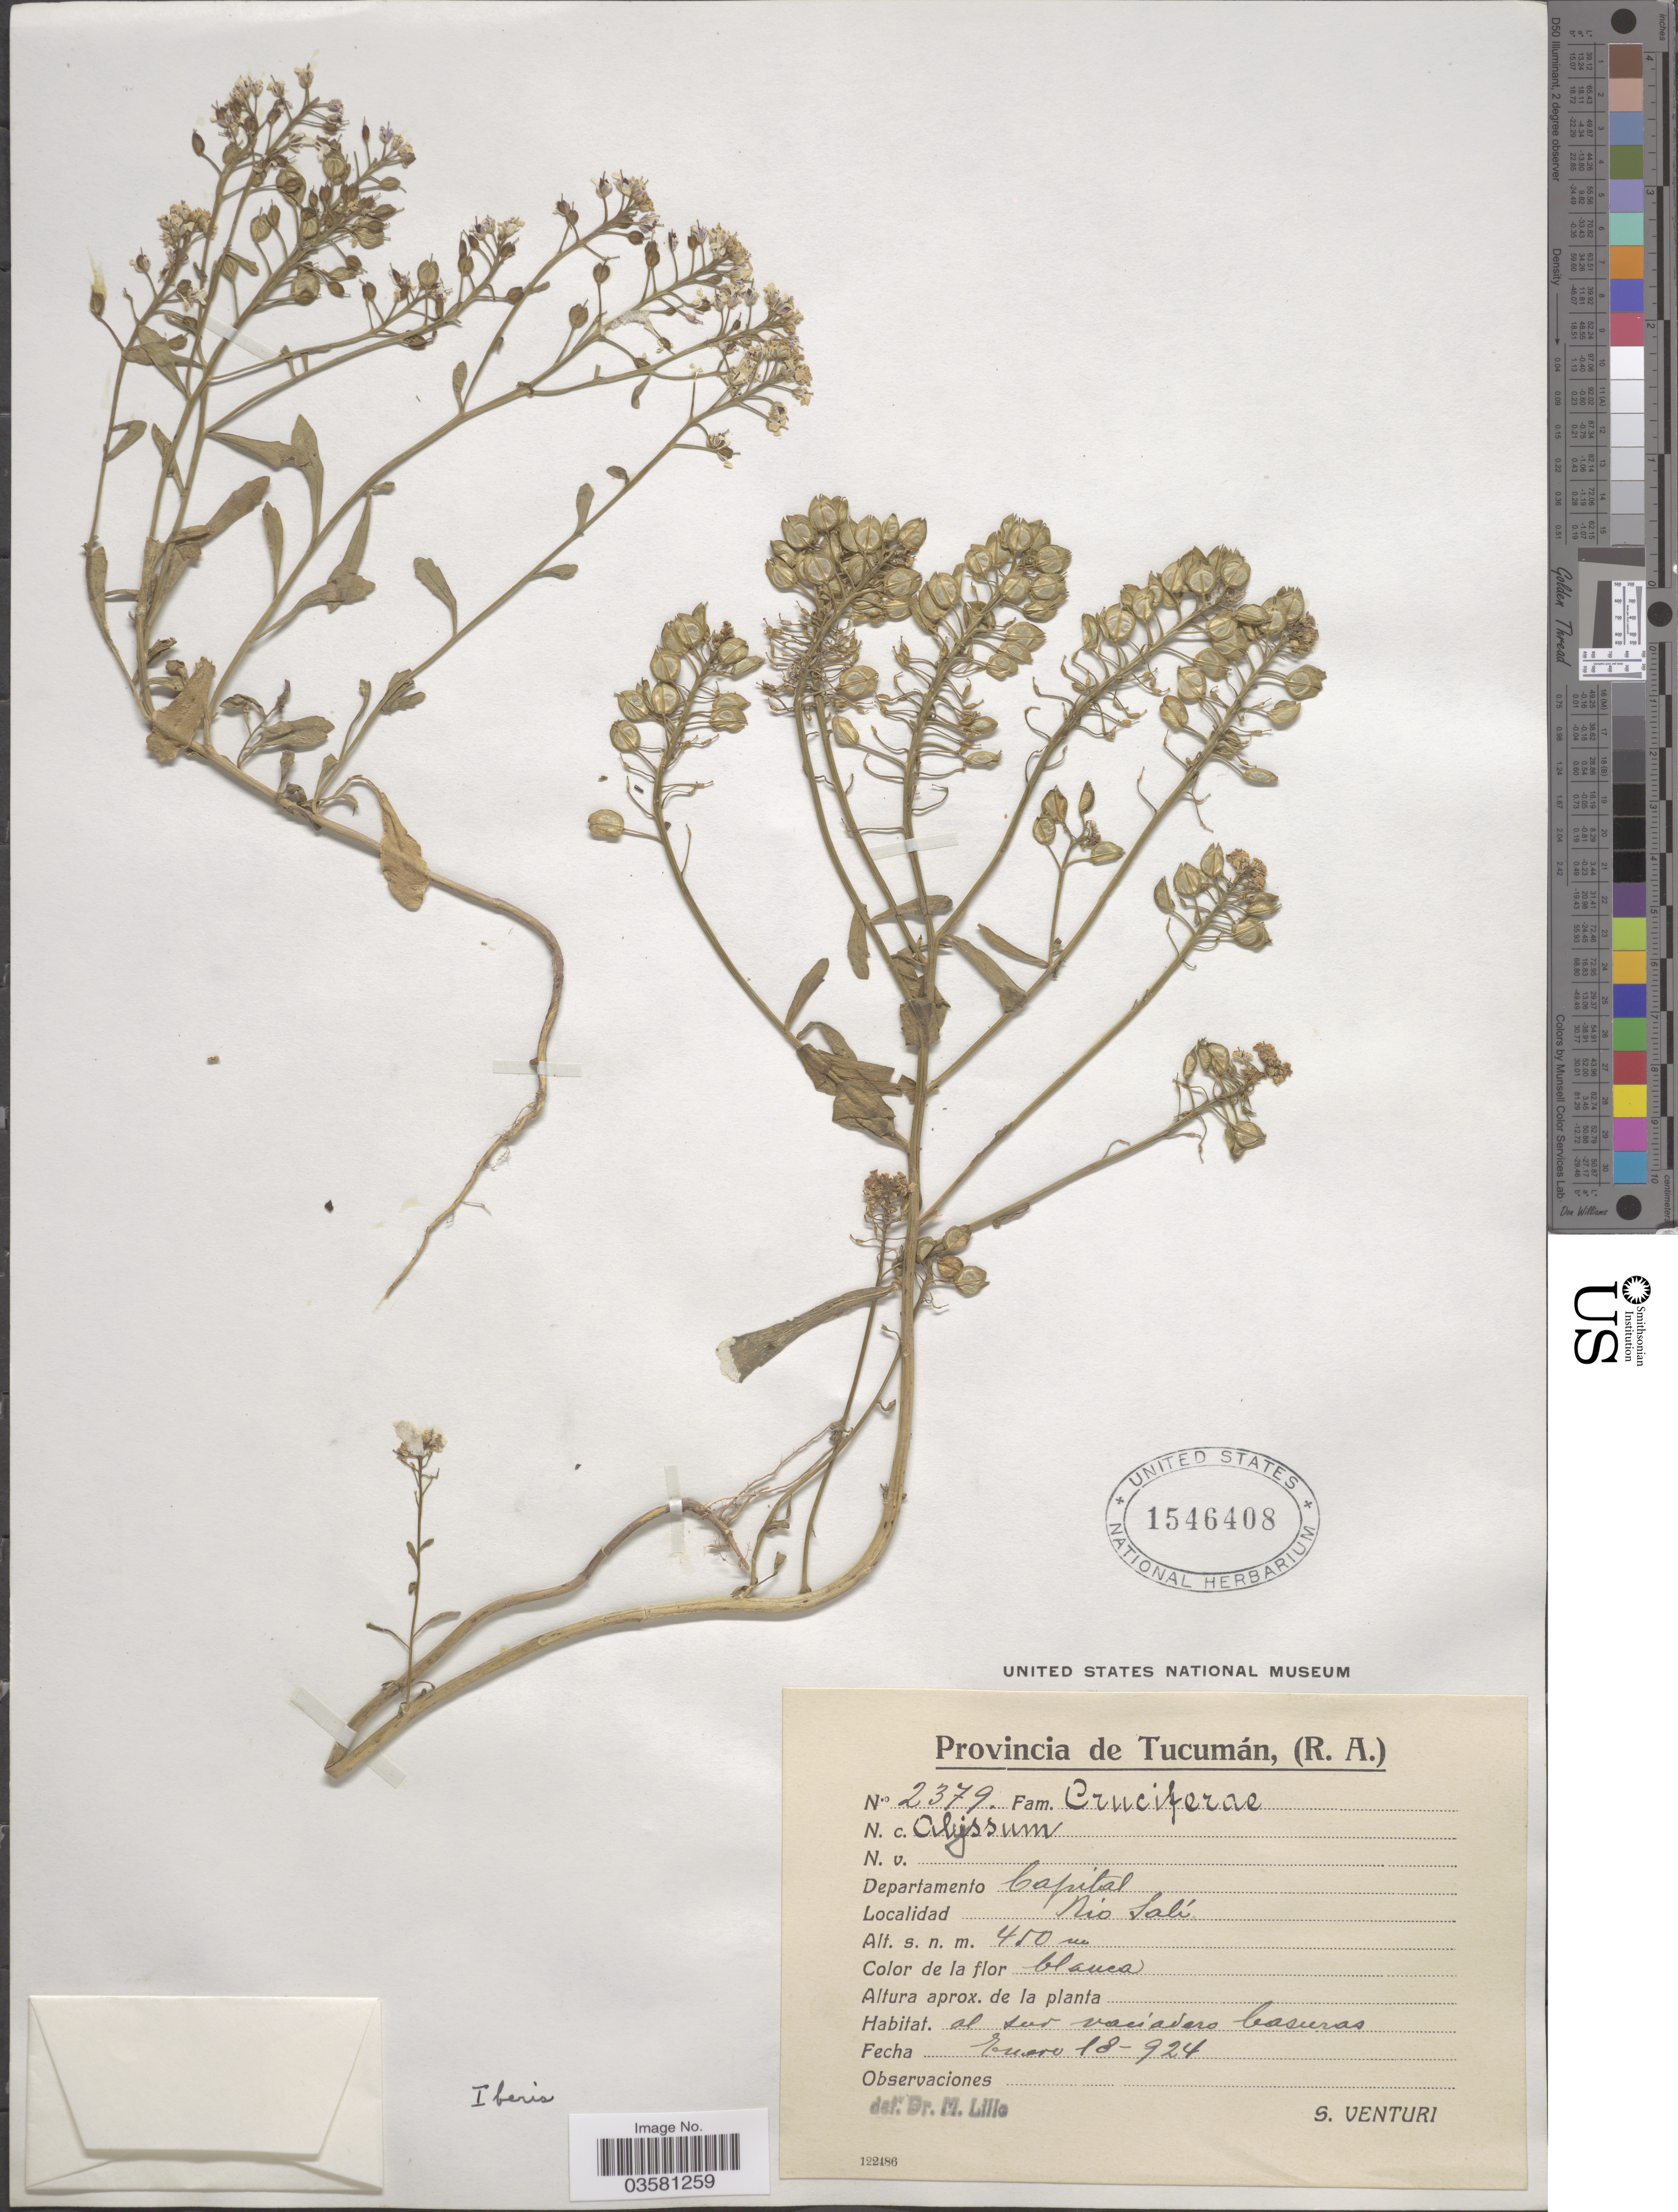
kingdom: Plantae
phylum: Tracheophyta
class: Magnoliopsida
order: Brassicales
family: Brassicaceae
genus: Iberis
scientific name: Iberis sp.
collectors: S. Venturi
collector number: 2379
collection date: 1924-01-18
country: Argentina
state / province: Tucuman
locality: Departamento Capital. Rio Salí.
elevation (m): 450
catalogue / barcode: US 1546408